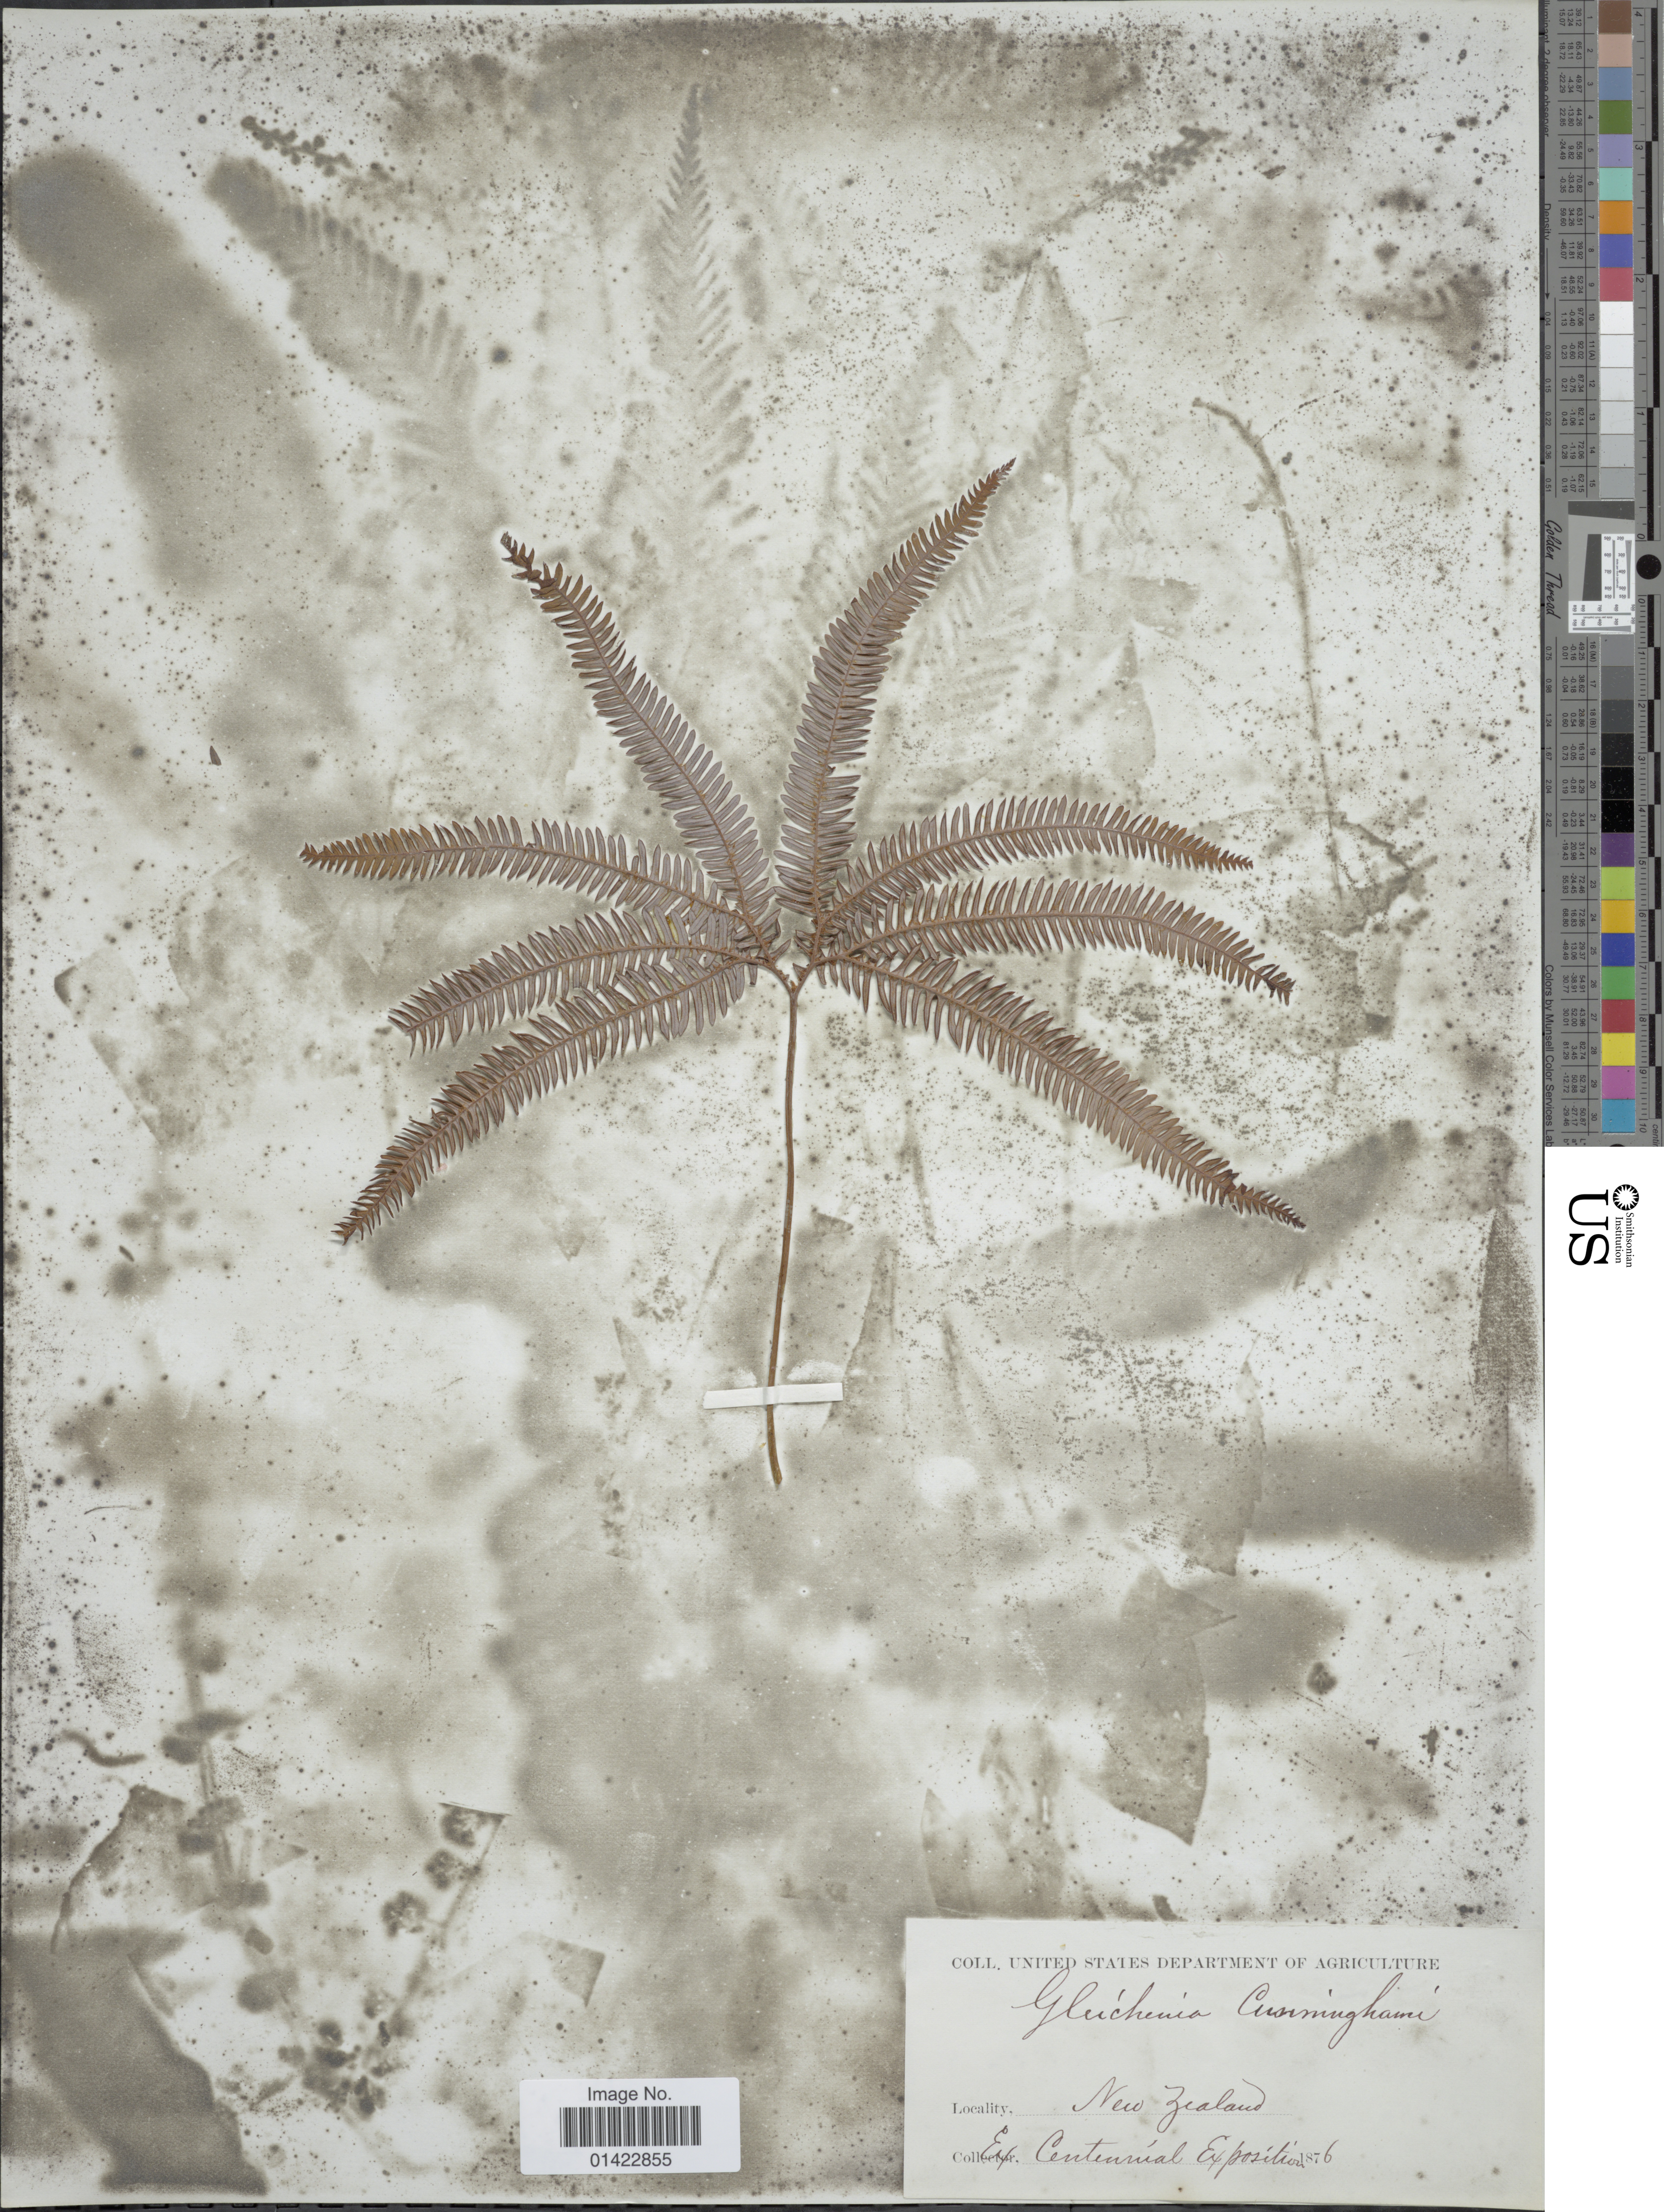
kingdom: Plantae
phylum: Tracheophyta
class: Polypodiopsida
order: Gleicheniales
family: Gleicheniaceae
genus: Sticherus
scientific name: Sticherus cunninghamii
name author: (Heward ex Hook.) Ching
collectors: ex Centennial Exposition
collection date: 1876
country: New Zealand